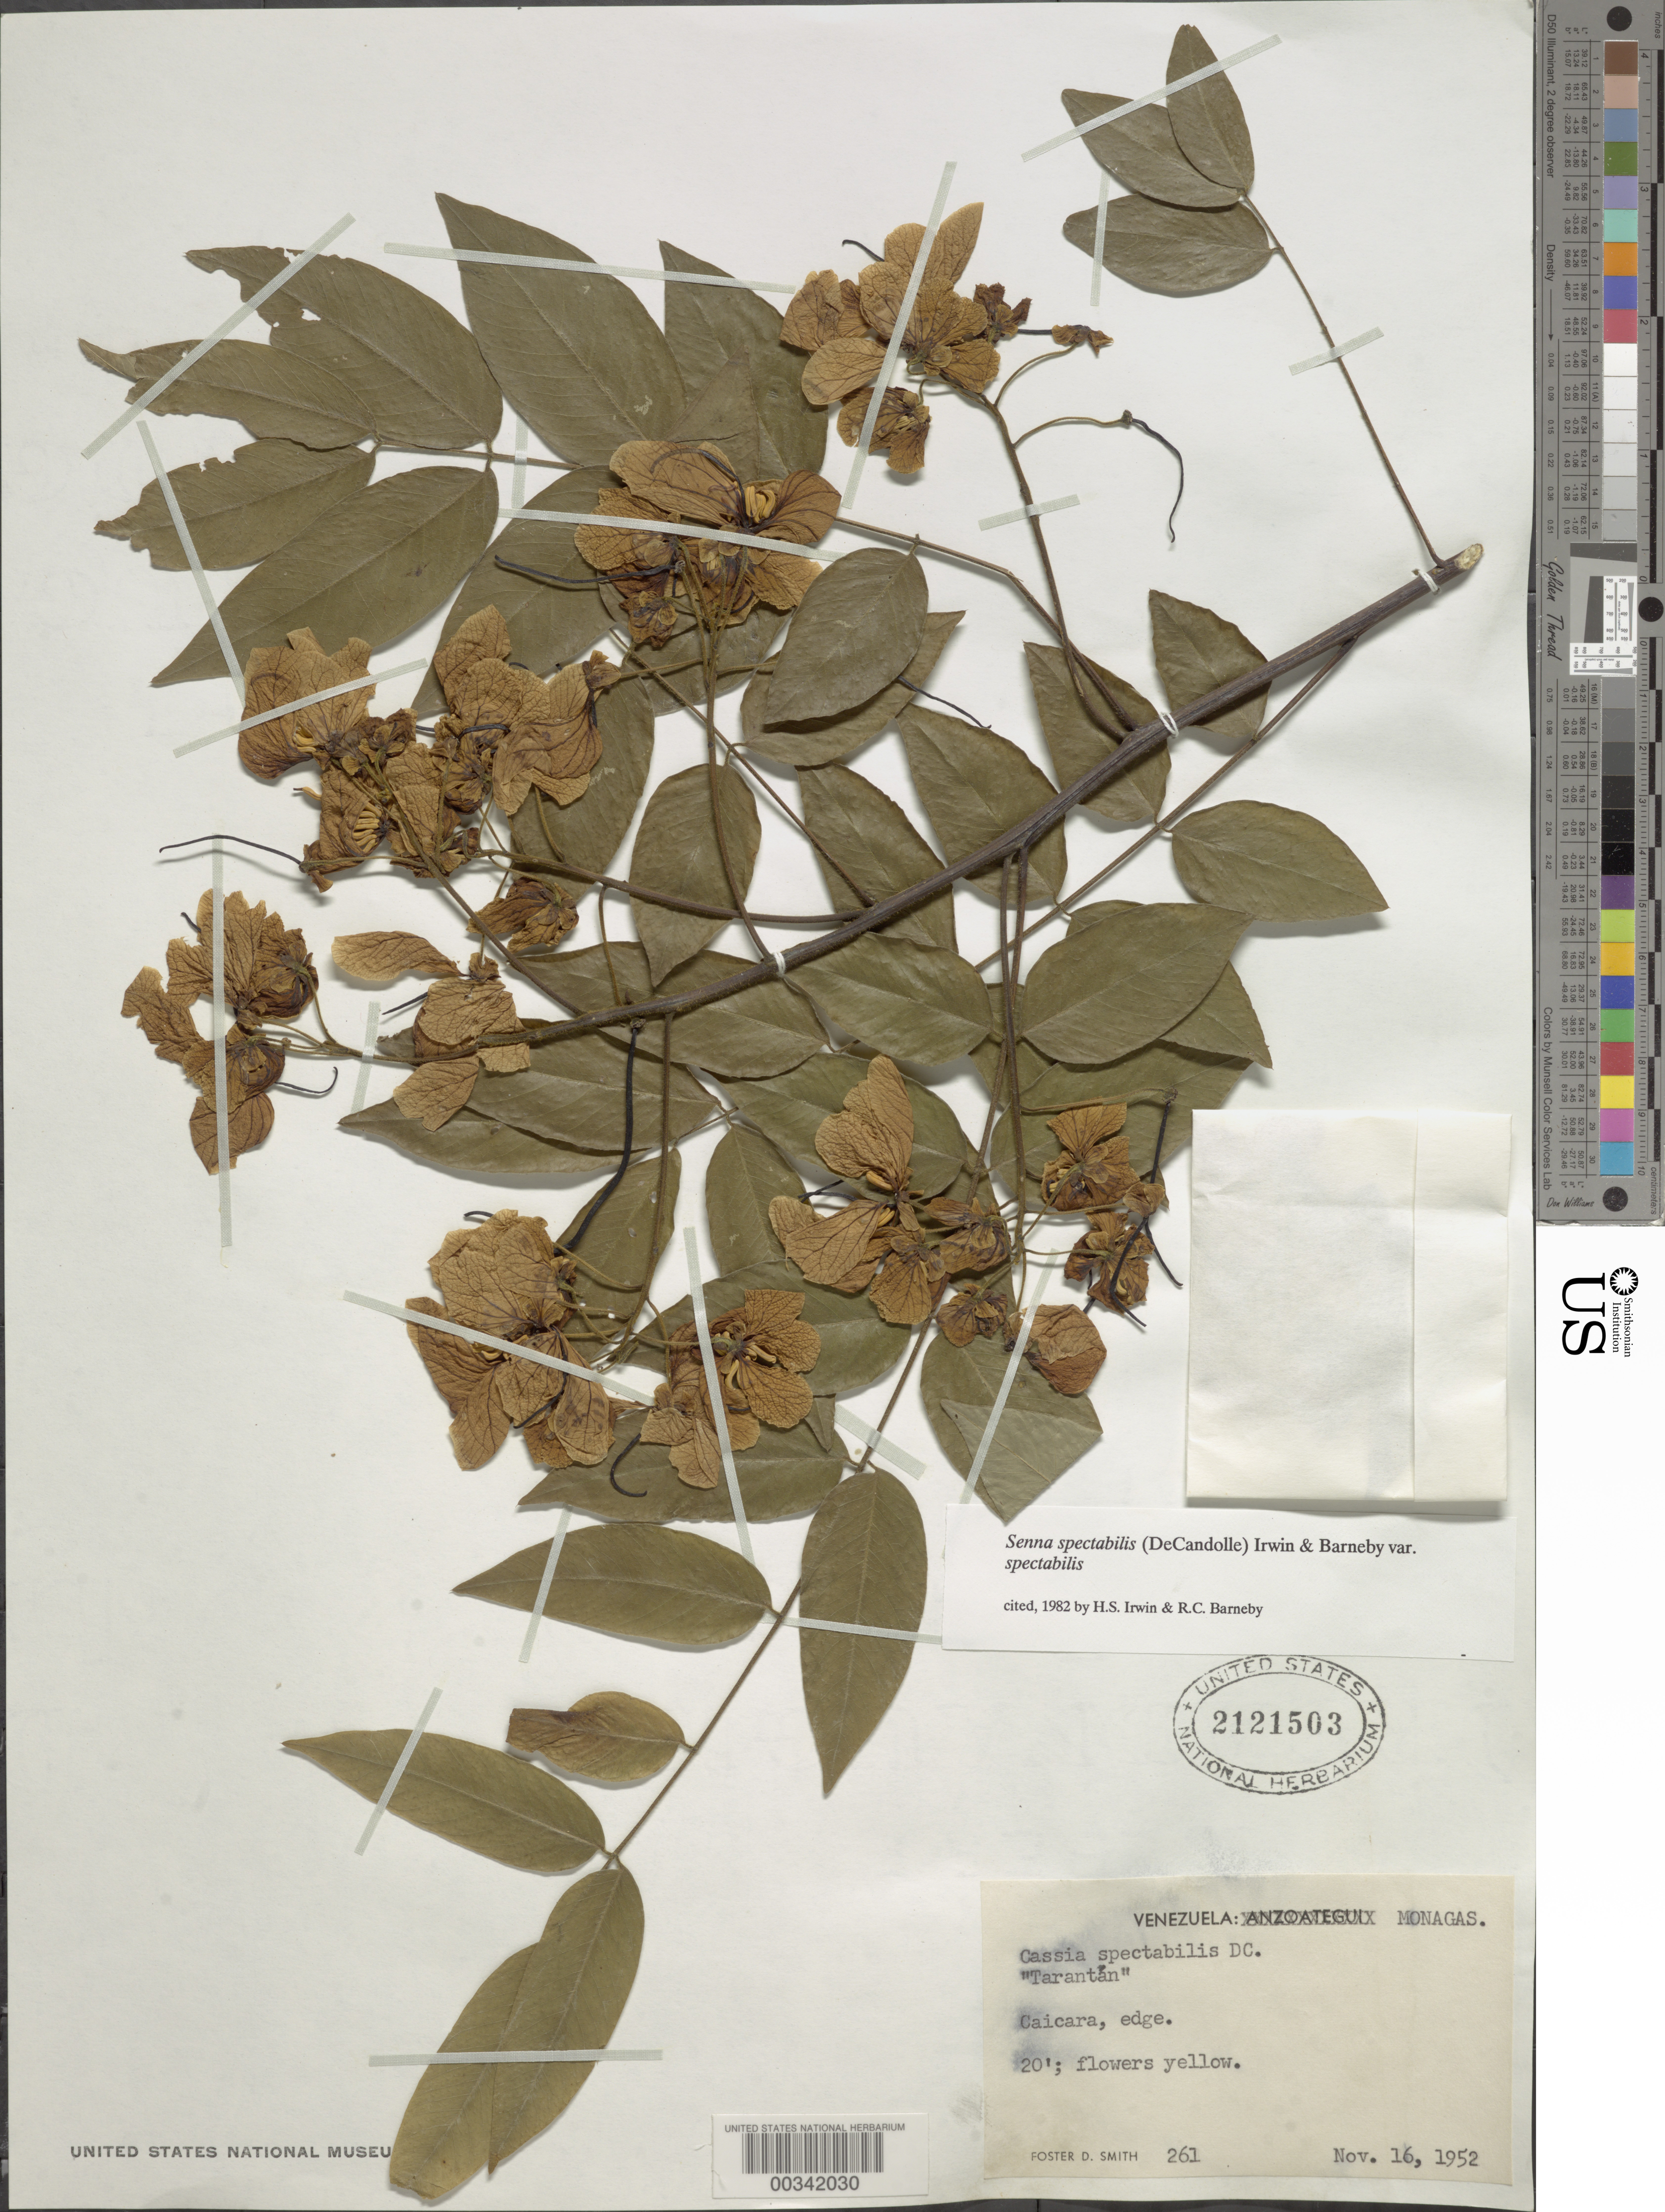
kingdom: Plantae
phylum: Tracheophyta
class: Magnoliopsida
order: Fabales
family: Fabaceae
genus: Senna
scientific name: Senna spectabilis var. spectabilis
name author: (DC.) H.S. Irwin & Barneby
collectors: F. Smith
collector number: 261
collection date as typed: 16 Nov 1952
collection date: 1952-11-16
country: Venezuela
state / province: Monagas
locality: Caicara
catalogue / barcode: US 2121503